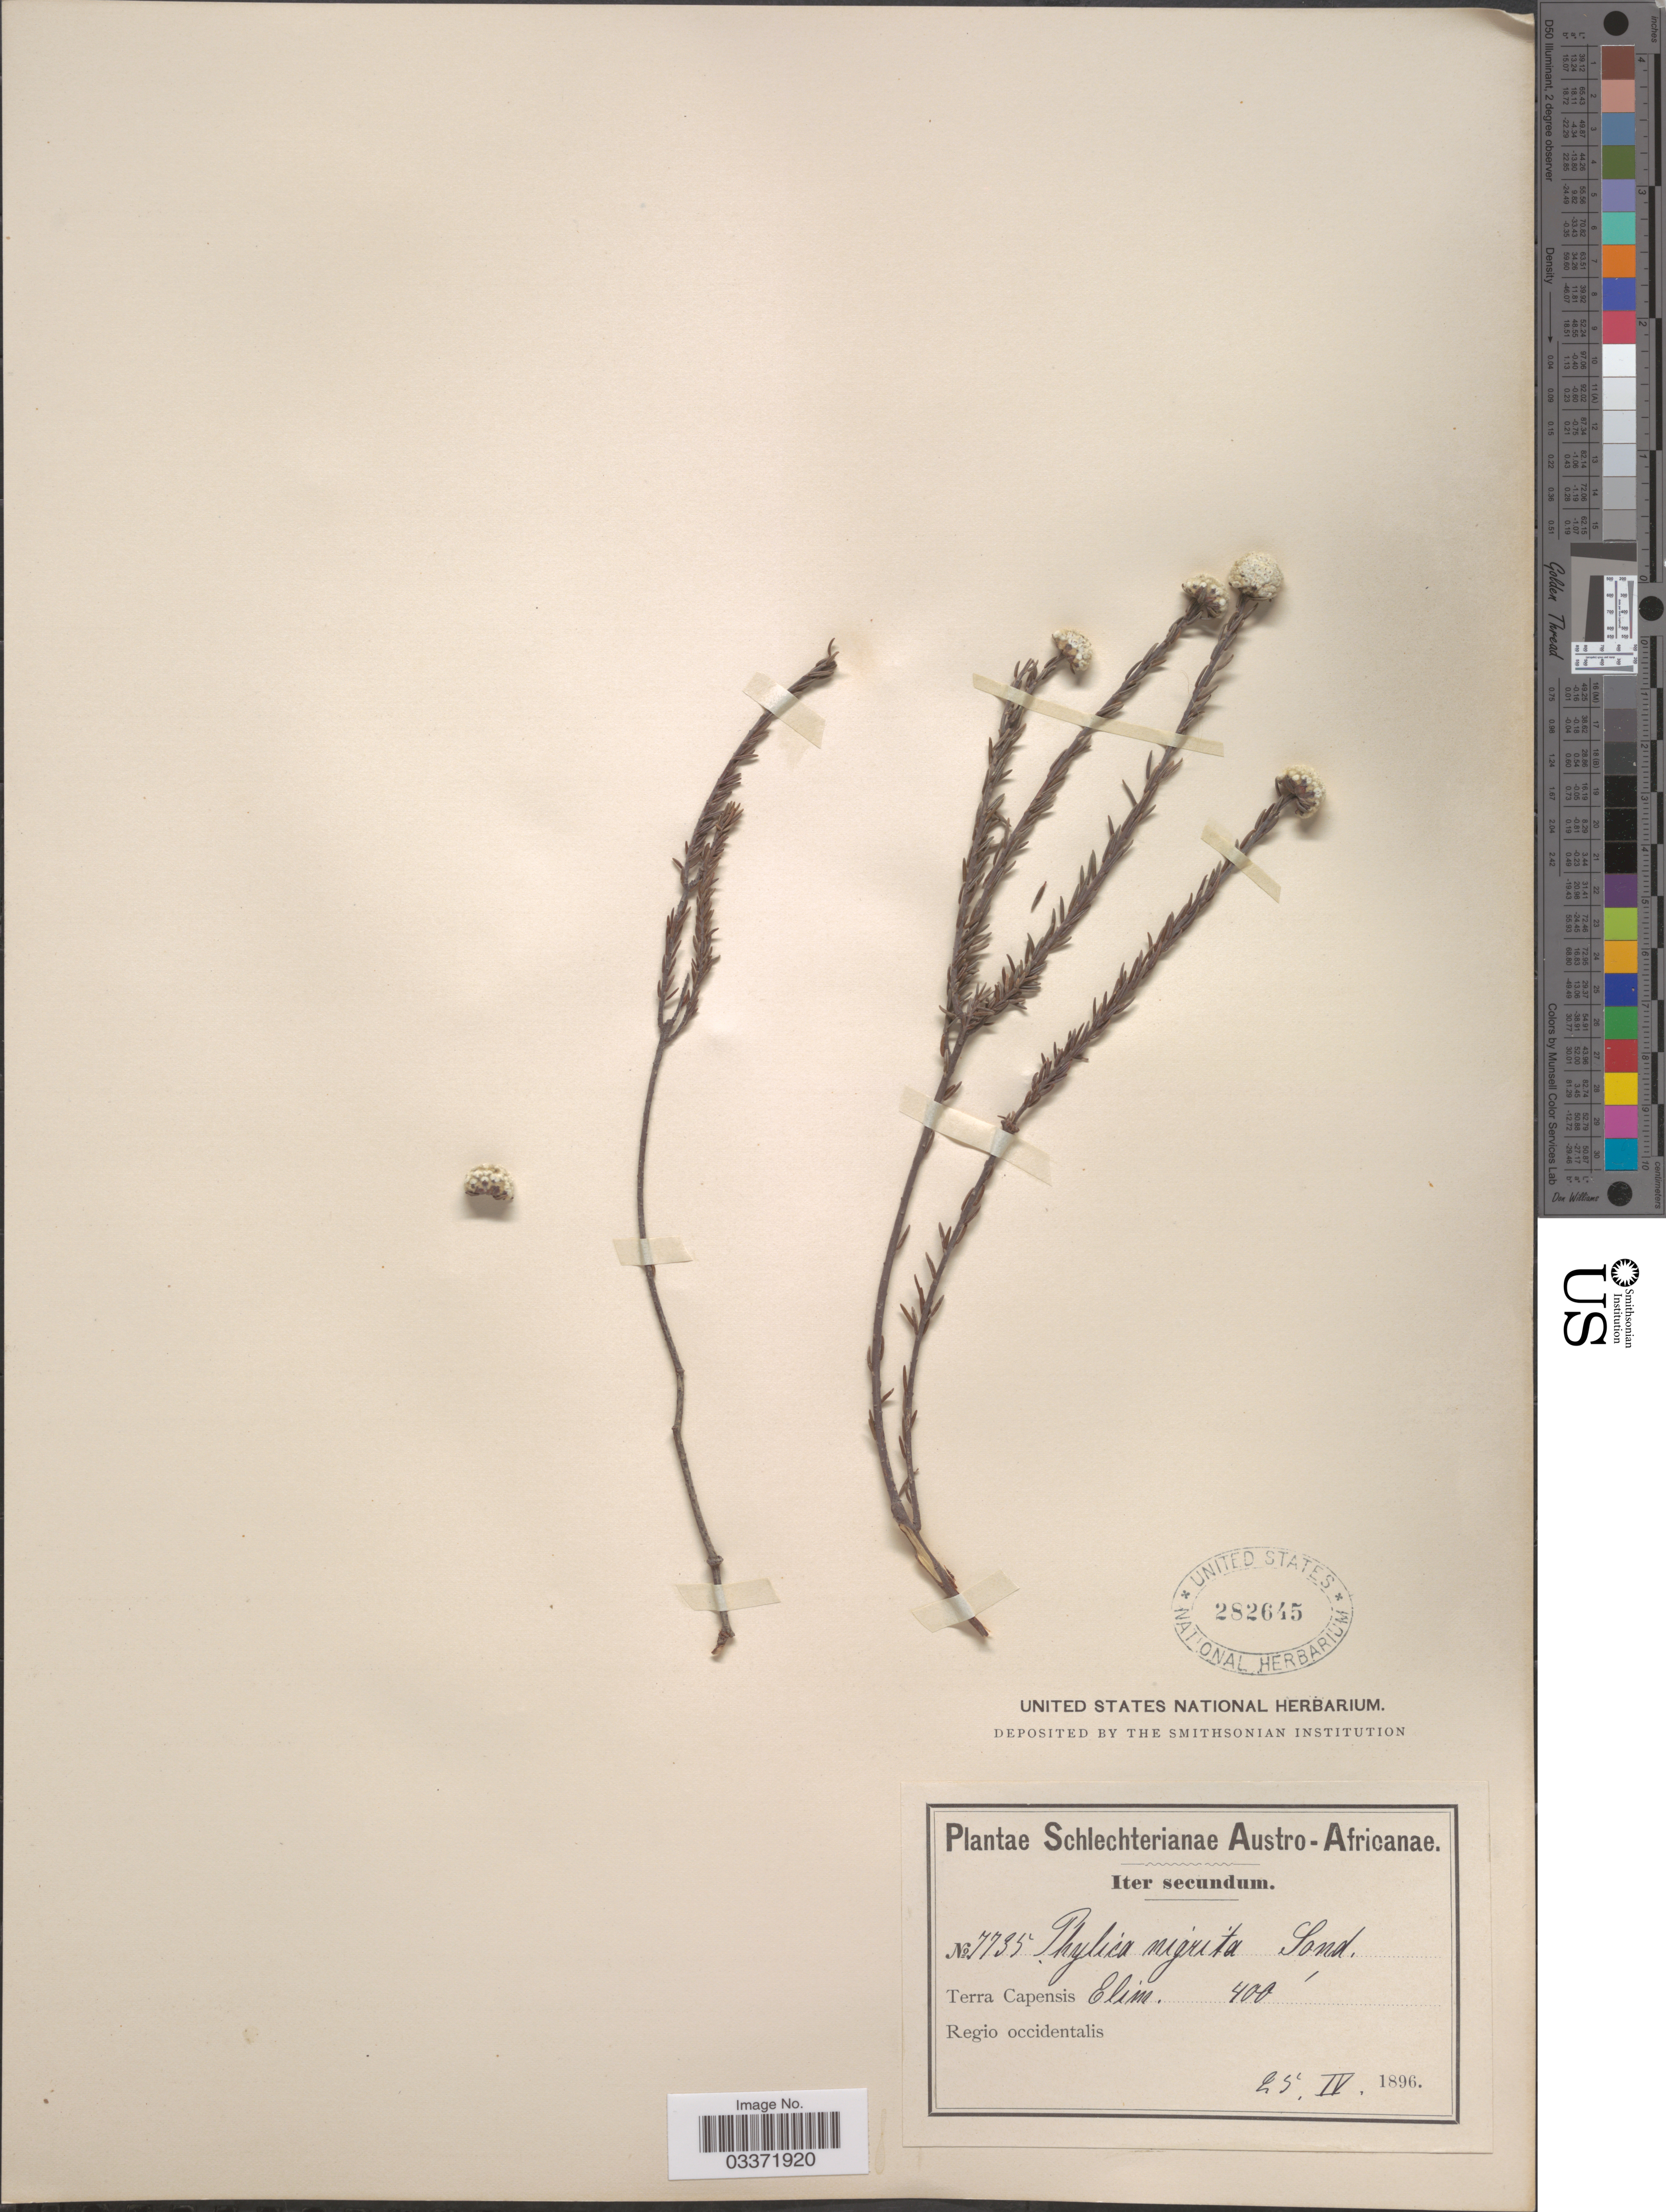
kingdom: Plantae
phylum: Tracheophyta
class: Magnoliopsida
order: Rosales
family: Rhamnaceae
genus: Phylica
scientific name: Phylica nigrita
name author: Sond.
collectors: Schlechter, --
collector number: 7735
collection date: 1896-04-25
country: South Africa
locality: Austro-Africanae. Terra Capensis Elim. Regio occidentalis.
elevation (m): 122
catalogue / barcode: US 282645